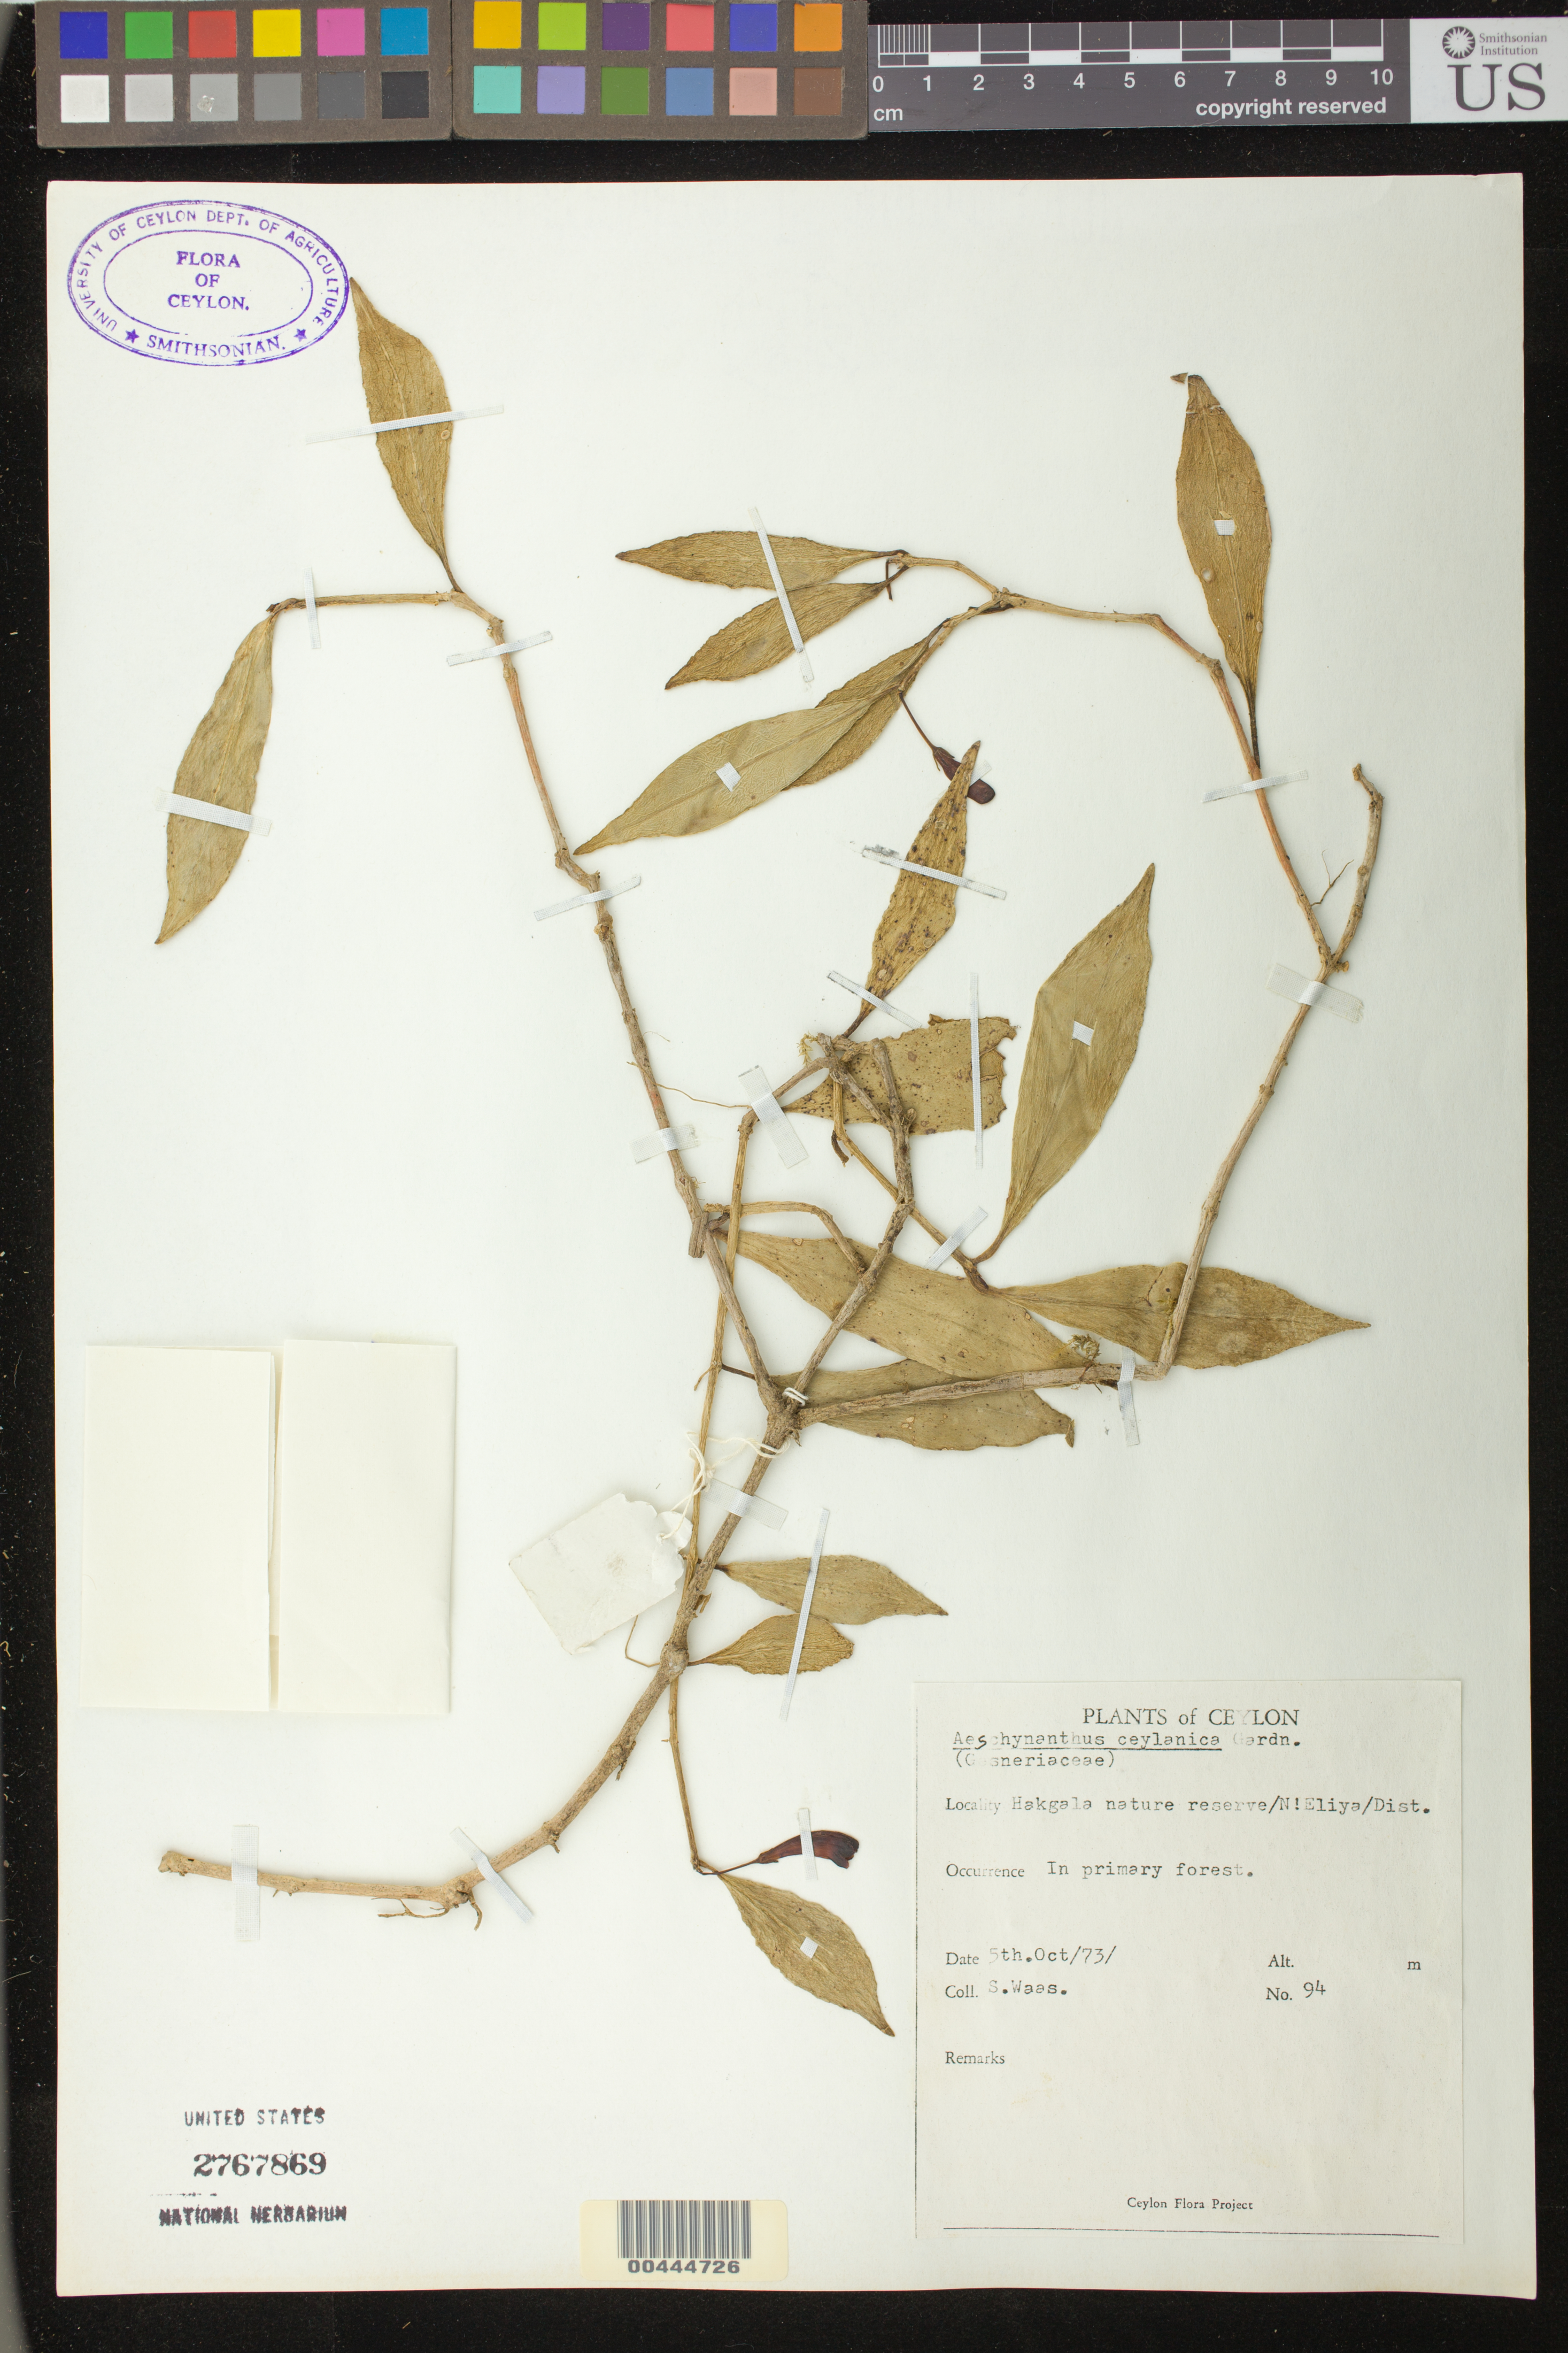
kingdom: Plantae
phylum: Tracheophyta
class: Magnoliopsida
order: Lamiales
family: Gesneriaceae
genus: Aeschynanthus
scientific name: Aeschynanthus ceylanicus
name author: Gardner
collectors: S. Waas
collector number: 94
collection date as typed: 05 Oct 1973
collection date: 1973-10-05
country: Sri Lanka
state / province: Central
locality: Nuwara eliya dist., Hakgala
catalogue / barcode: US 2767869